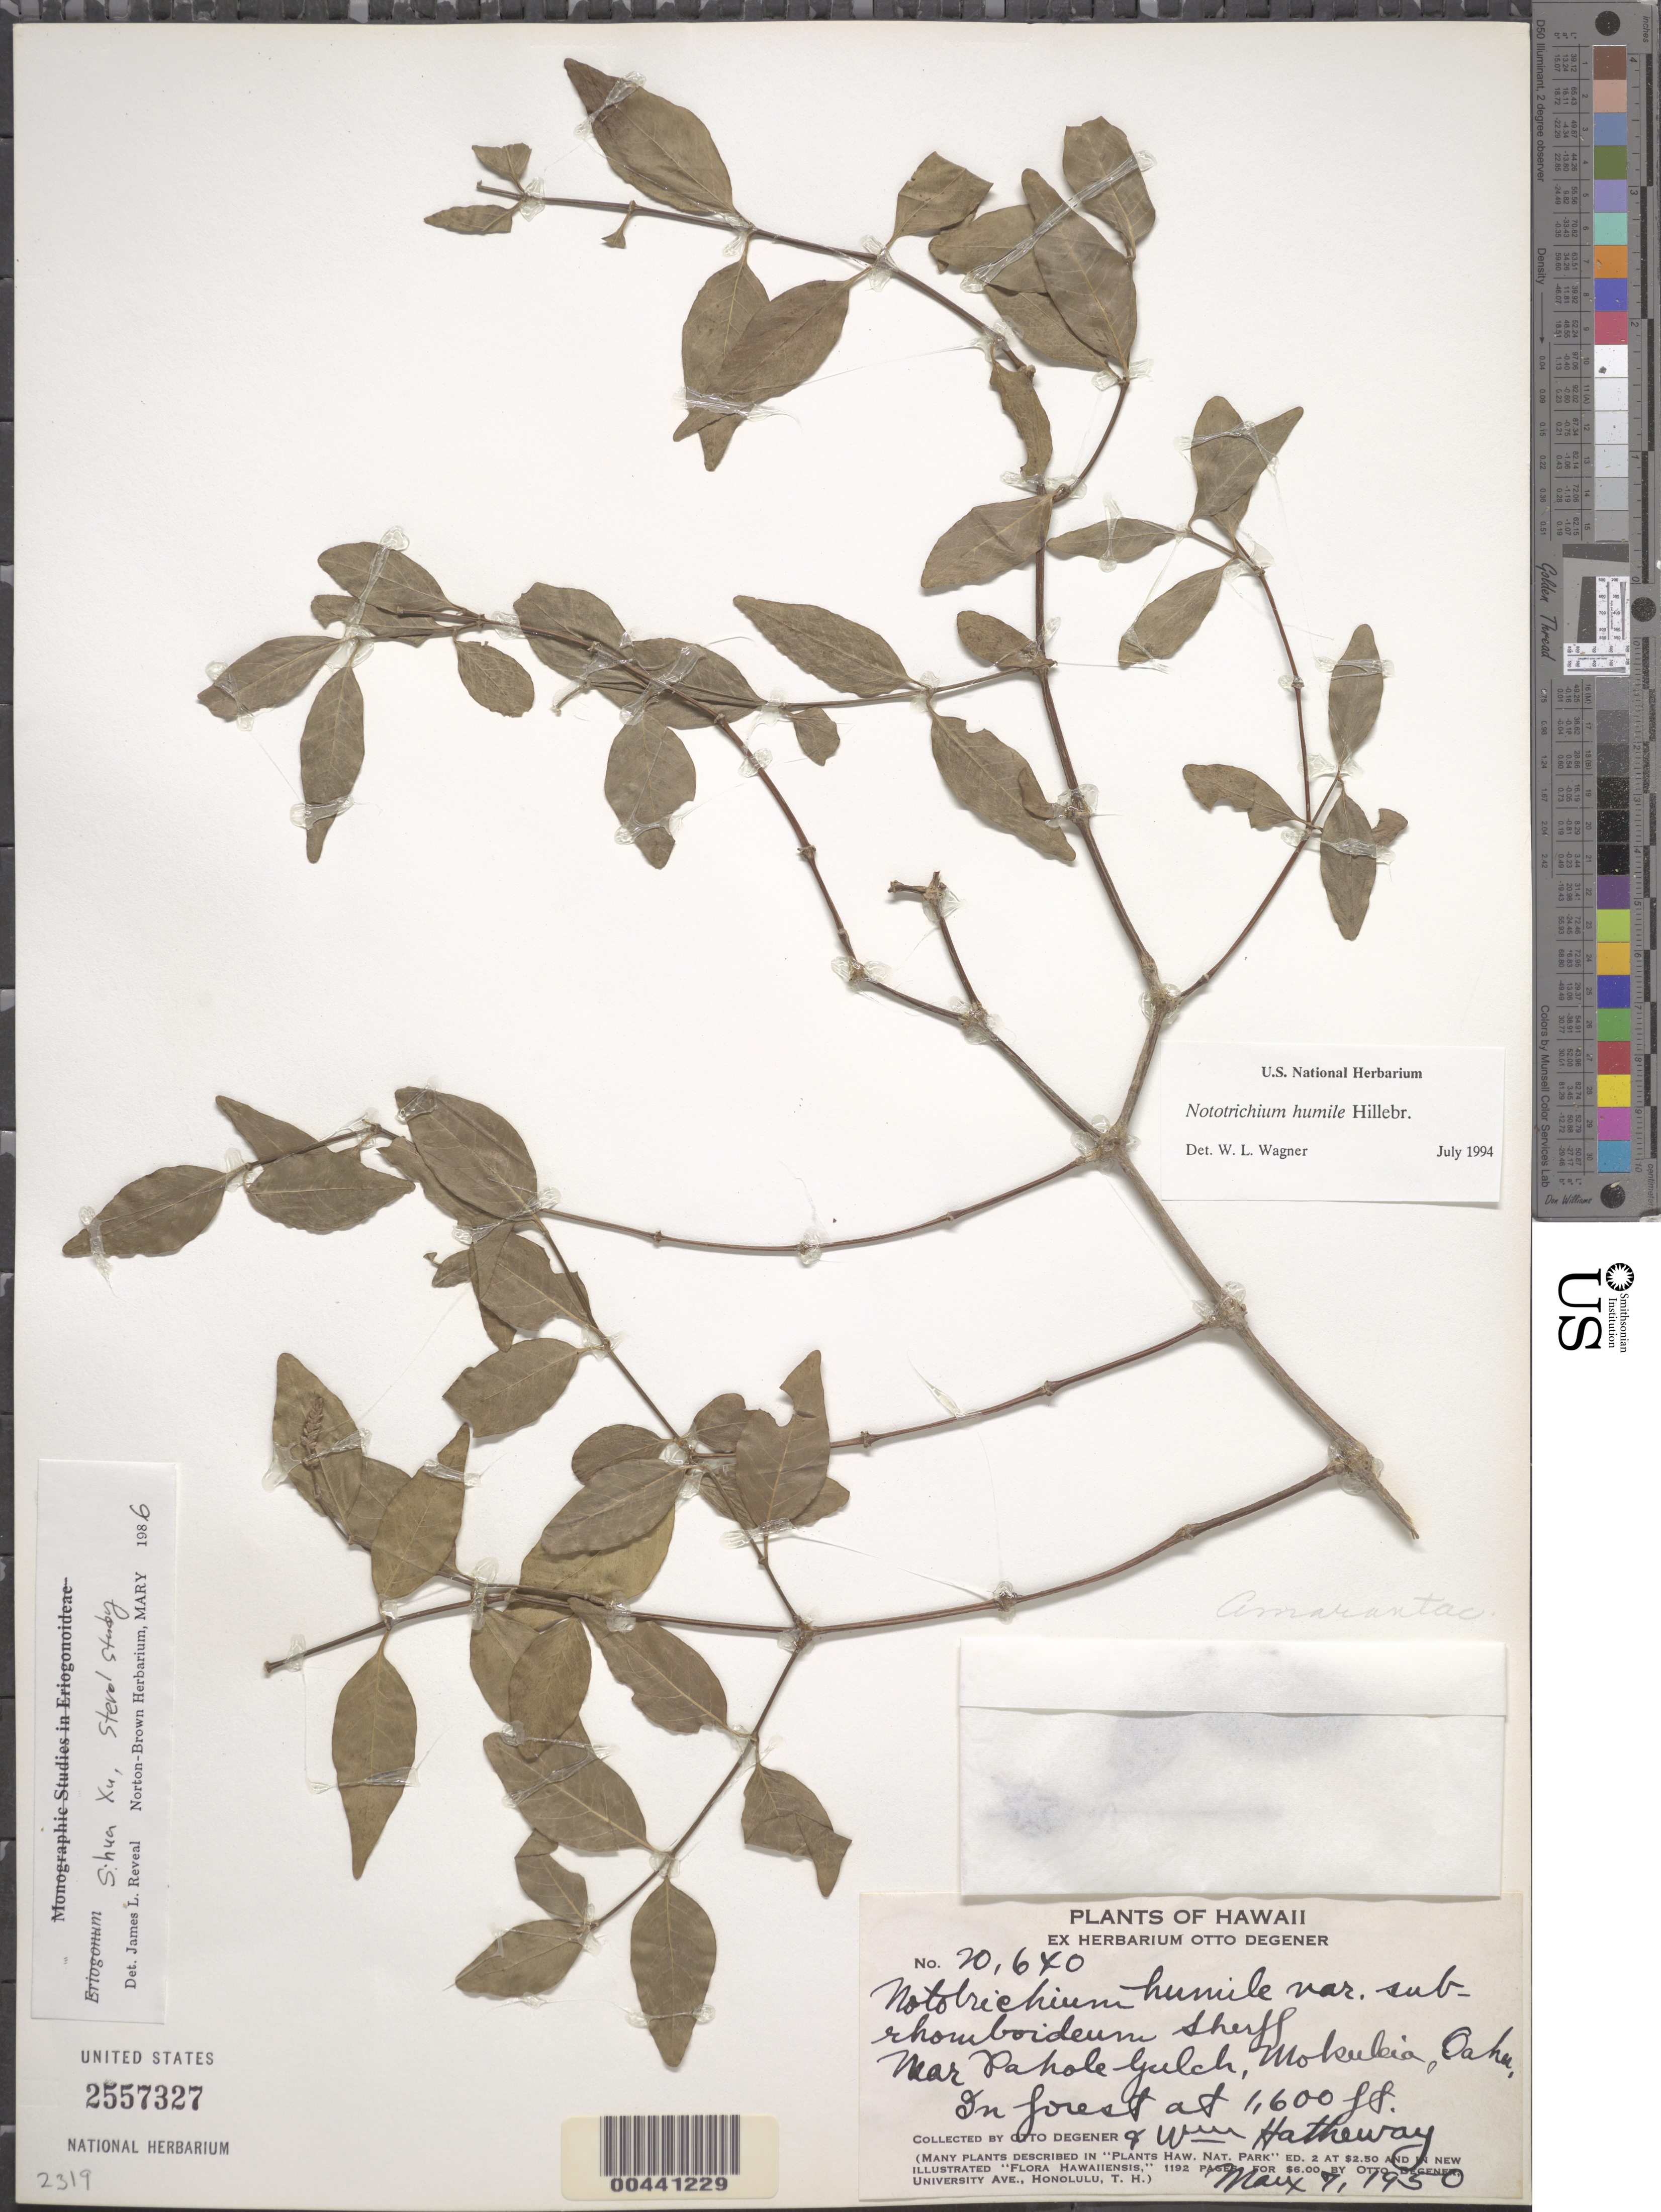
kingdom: Plantae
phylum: Tracheophyta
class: Magnoliopsida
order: Caryophyllales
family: Amaranthaceae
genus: Achyranthes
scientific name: Achyranthes humilis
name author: (Hillebr.) Di Vincenzo et al.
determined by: Wagner, W. L., (BOT), Smithsonian Institution - National Museum of Natural History (UNITED STATES)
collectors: O. Degener & W. Hatheway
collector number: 20640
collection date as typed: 7 May 1950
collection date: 1950-05-07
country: United States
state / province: Hawaii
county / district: Honolulu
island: Oahu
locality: Near Pahole Gulch, Mokuleia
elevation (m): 488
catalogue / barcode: US 2557327